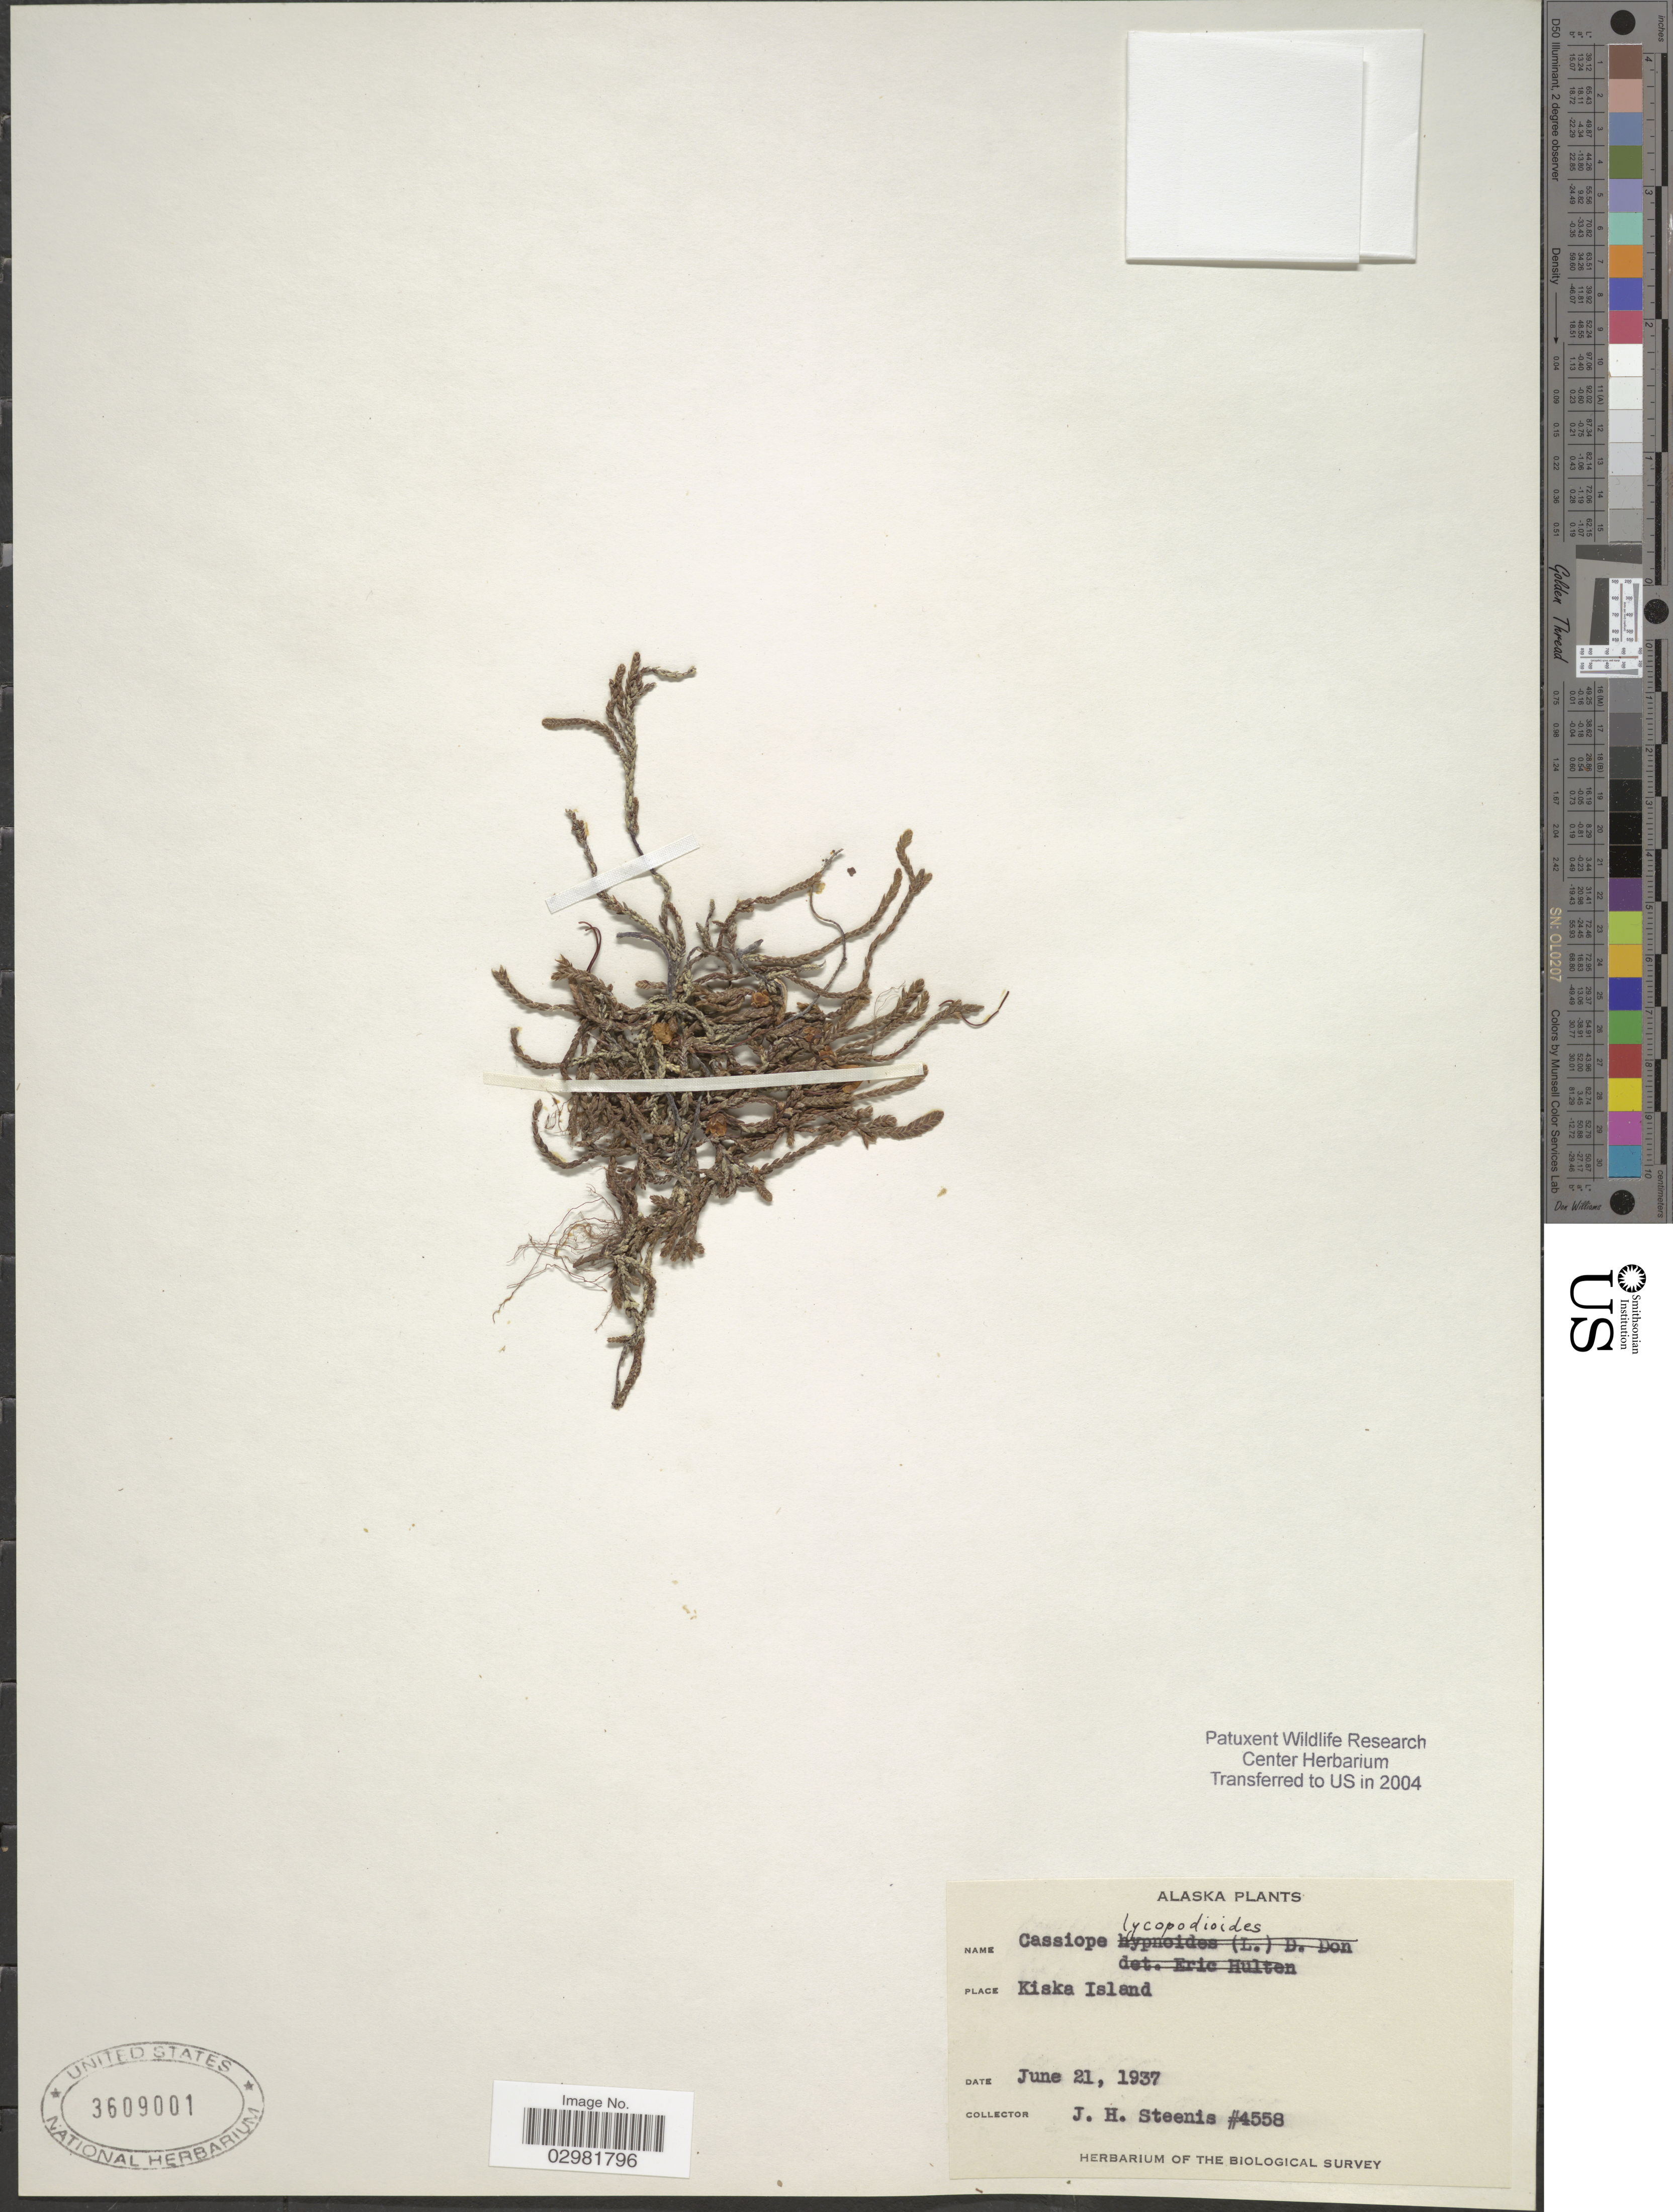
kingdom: Plantae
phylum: Tracheophyta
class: Magnoliopsida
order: Ericales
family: Ericaceae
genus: Cassiope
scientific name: Cassiope lycopodioides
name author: (Pall.) D. Don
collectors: J. H. Steenis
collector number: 4558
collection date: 1937-06-21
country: United States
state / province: Alaska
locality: Kiska Island.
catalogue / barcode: US 3609001